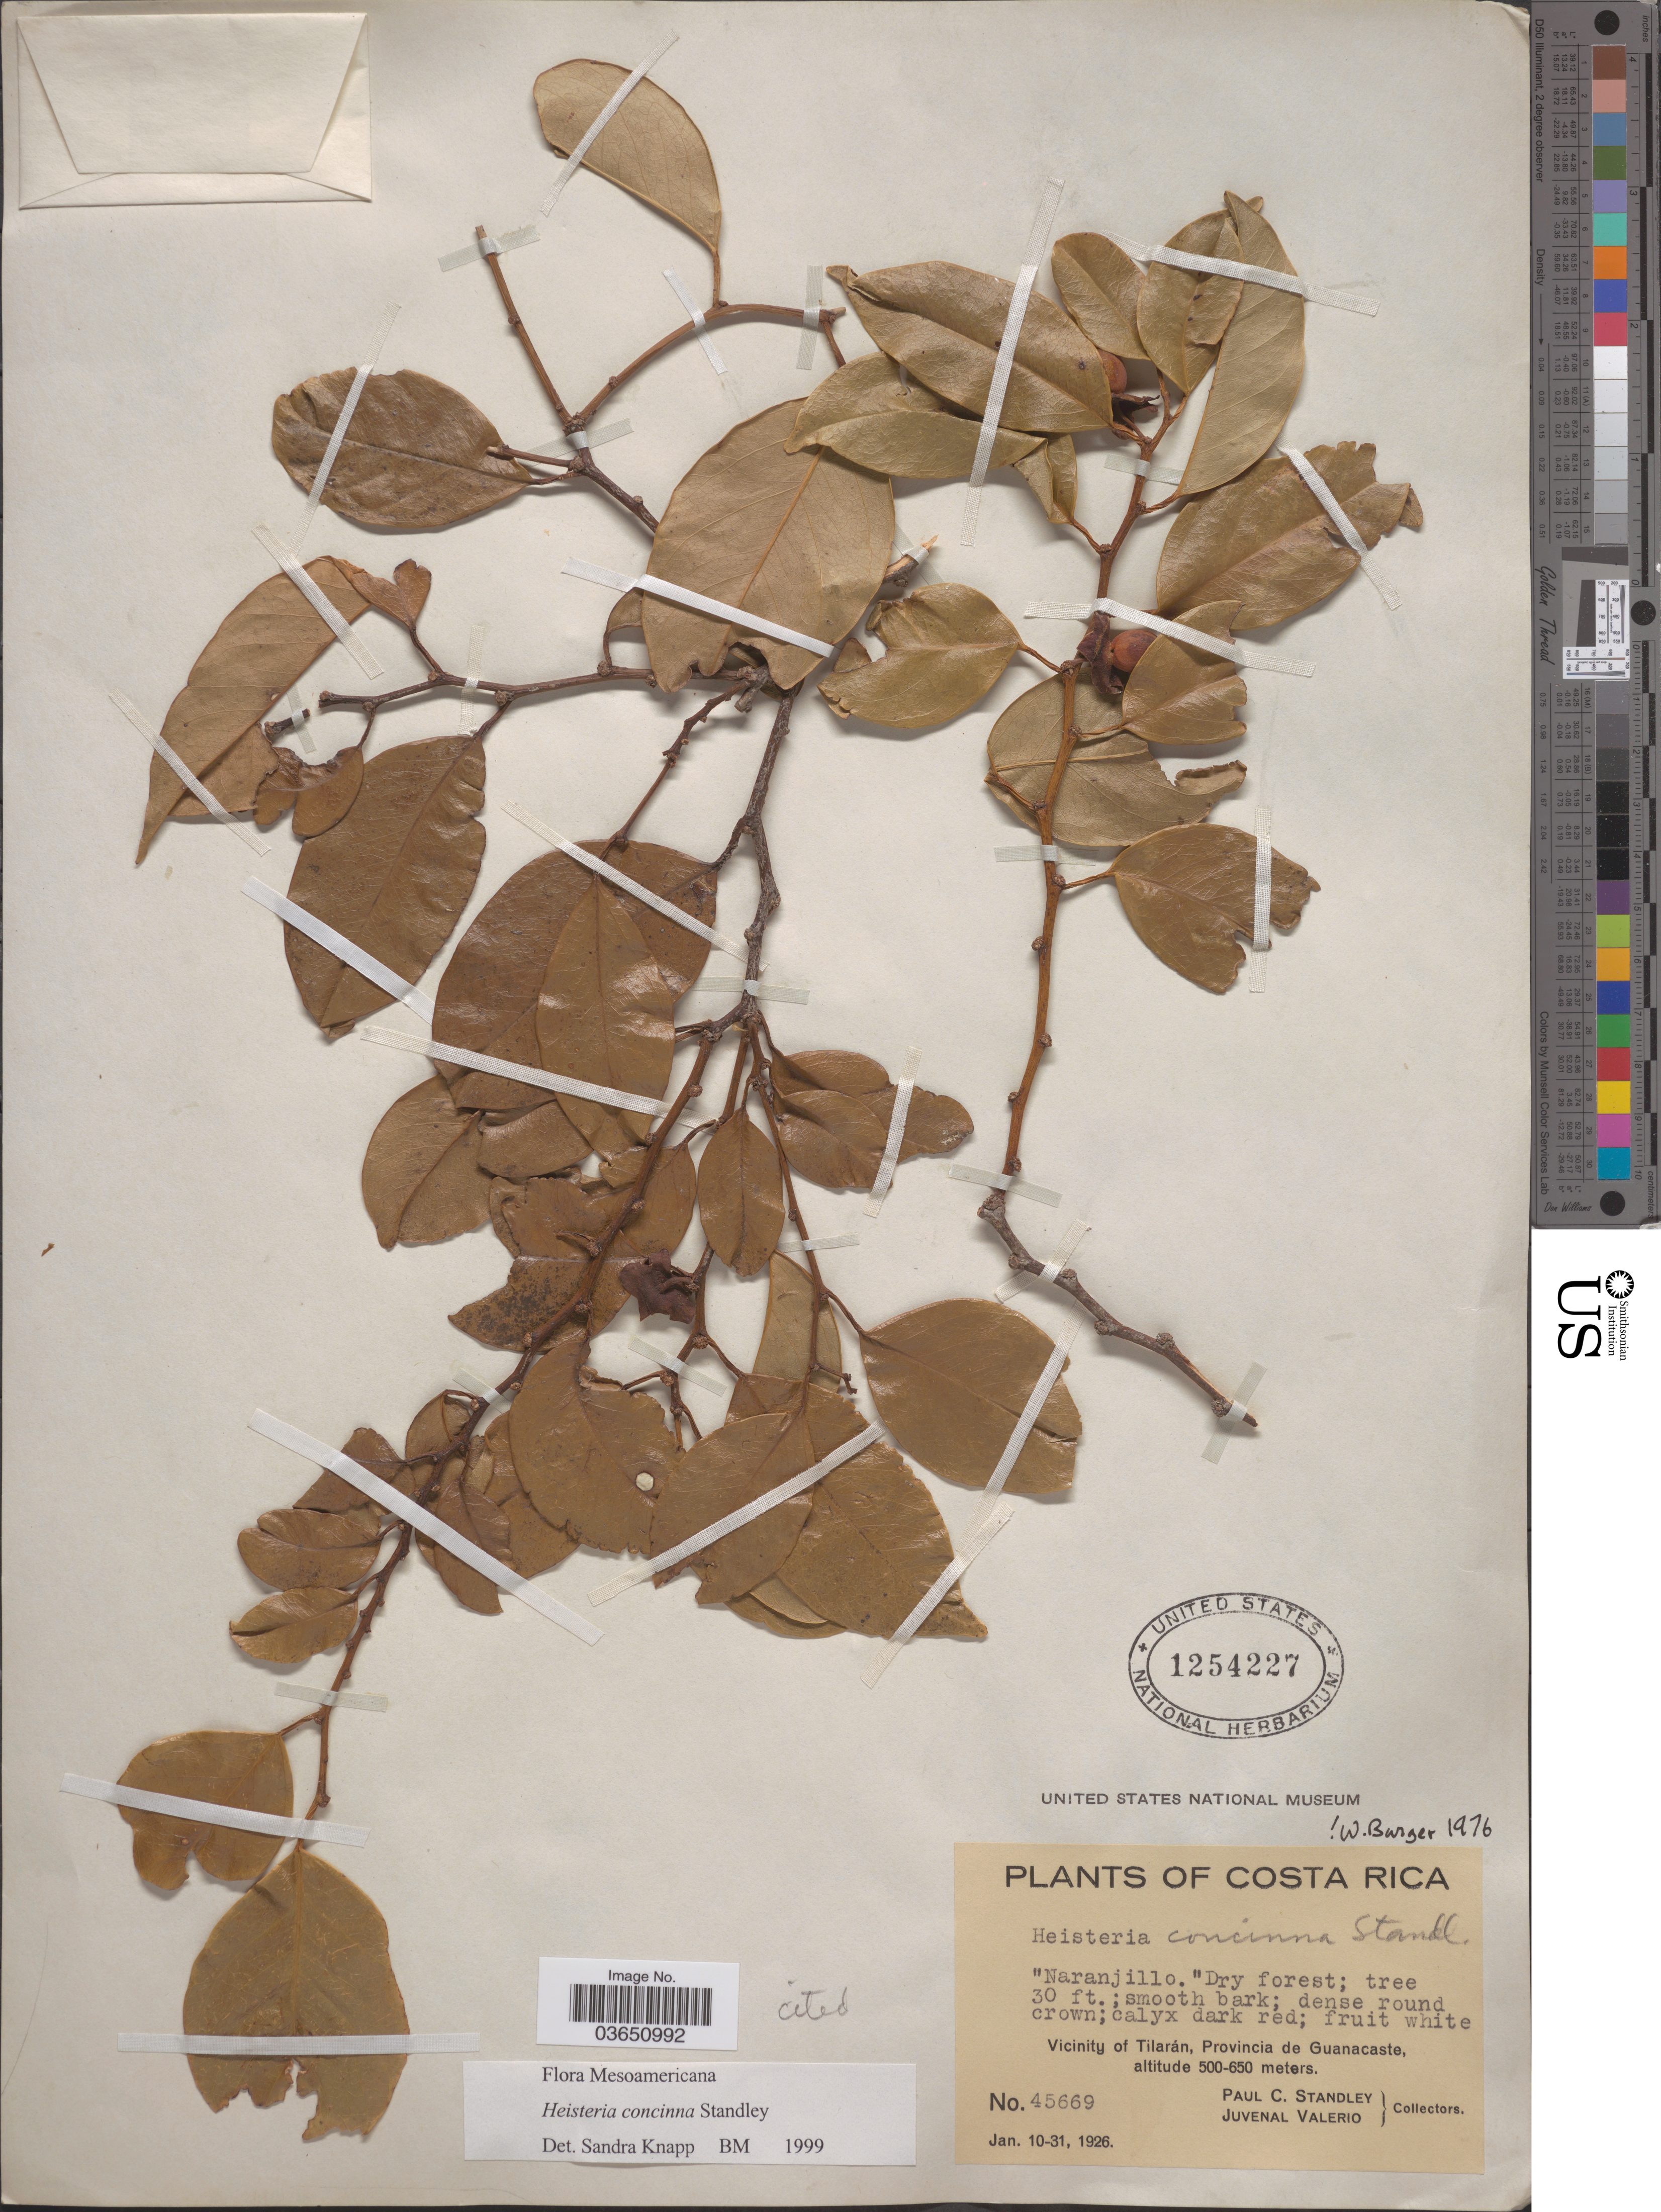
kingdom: Plantae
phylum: Tracheophyta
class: Magnoliopsida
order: Santalales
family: Erythropalaceae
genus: Heisteria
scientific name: Heisteria concinna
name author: Standl.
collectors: P. C. Standley & J. Valerio R.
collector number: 45669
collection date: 1926-01-10/1926-01-31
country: Costa Rica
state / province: Guanacaste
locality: Vicinity of Tilarán.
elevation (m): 500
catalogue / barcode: US 1254227